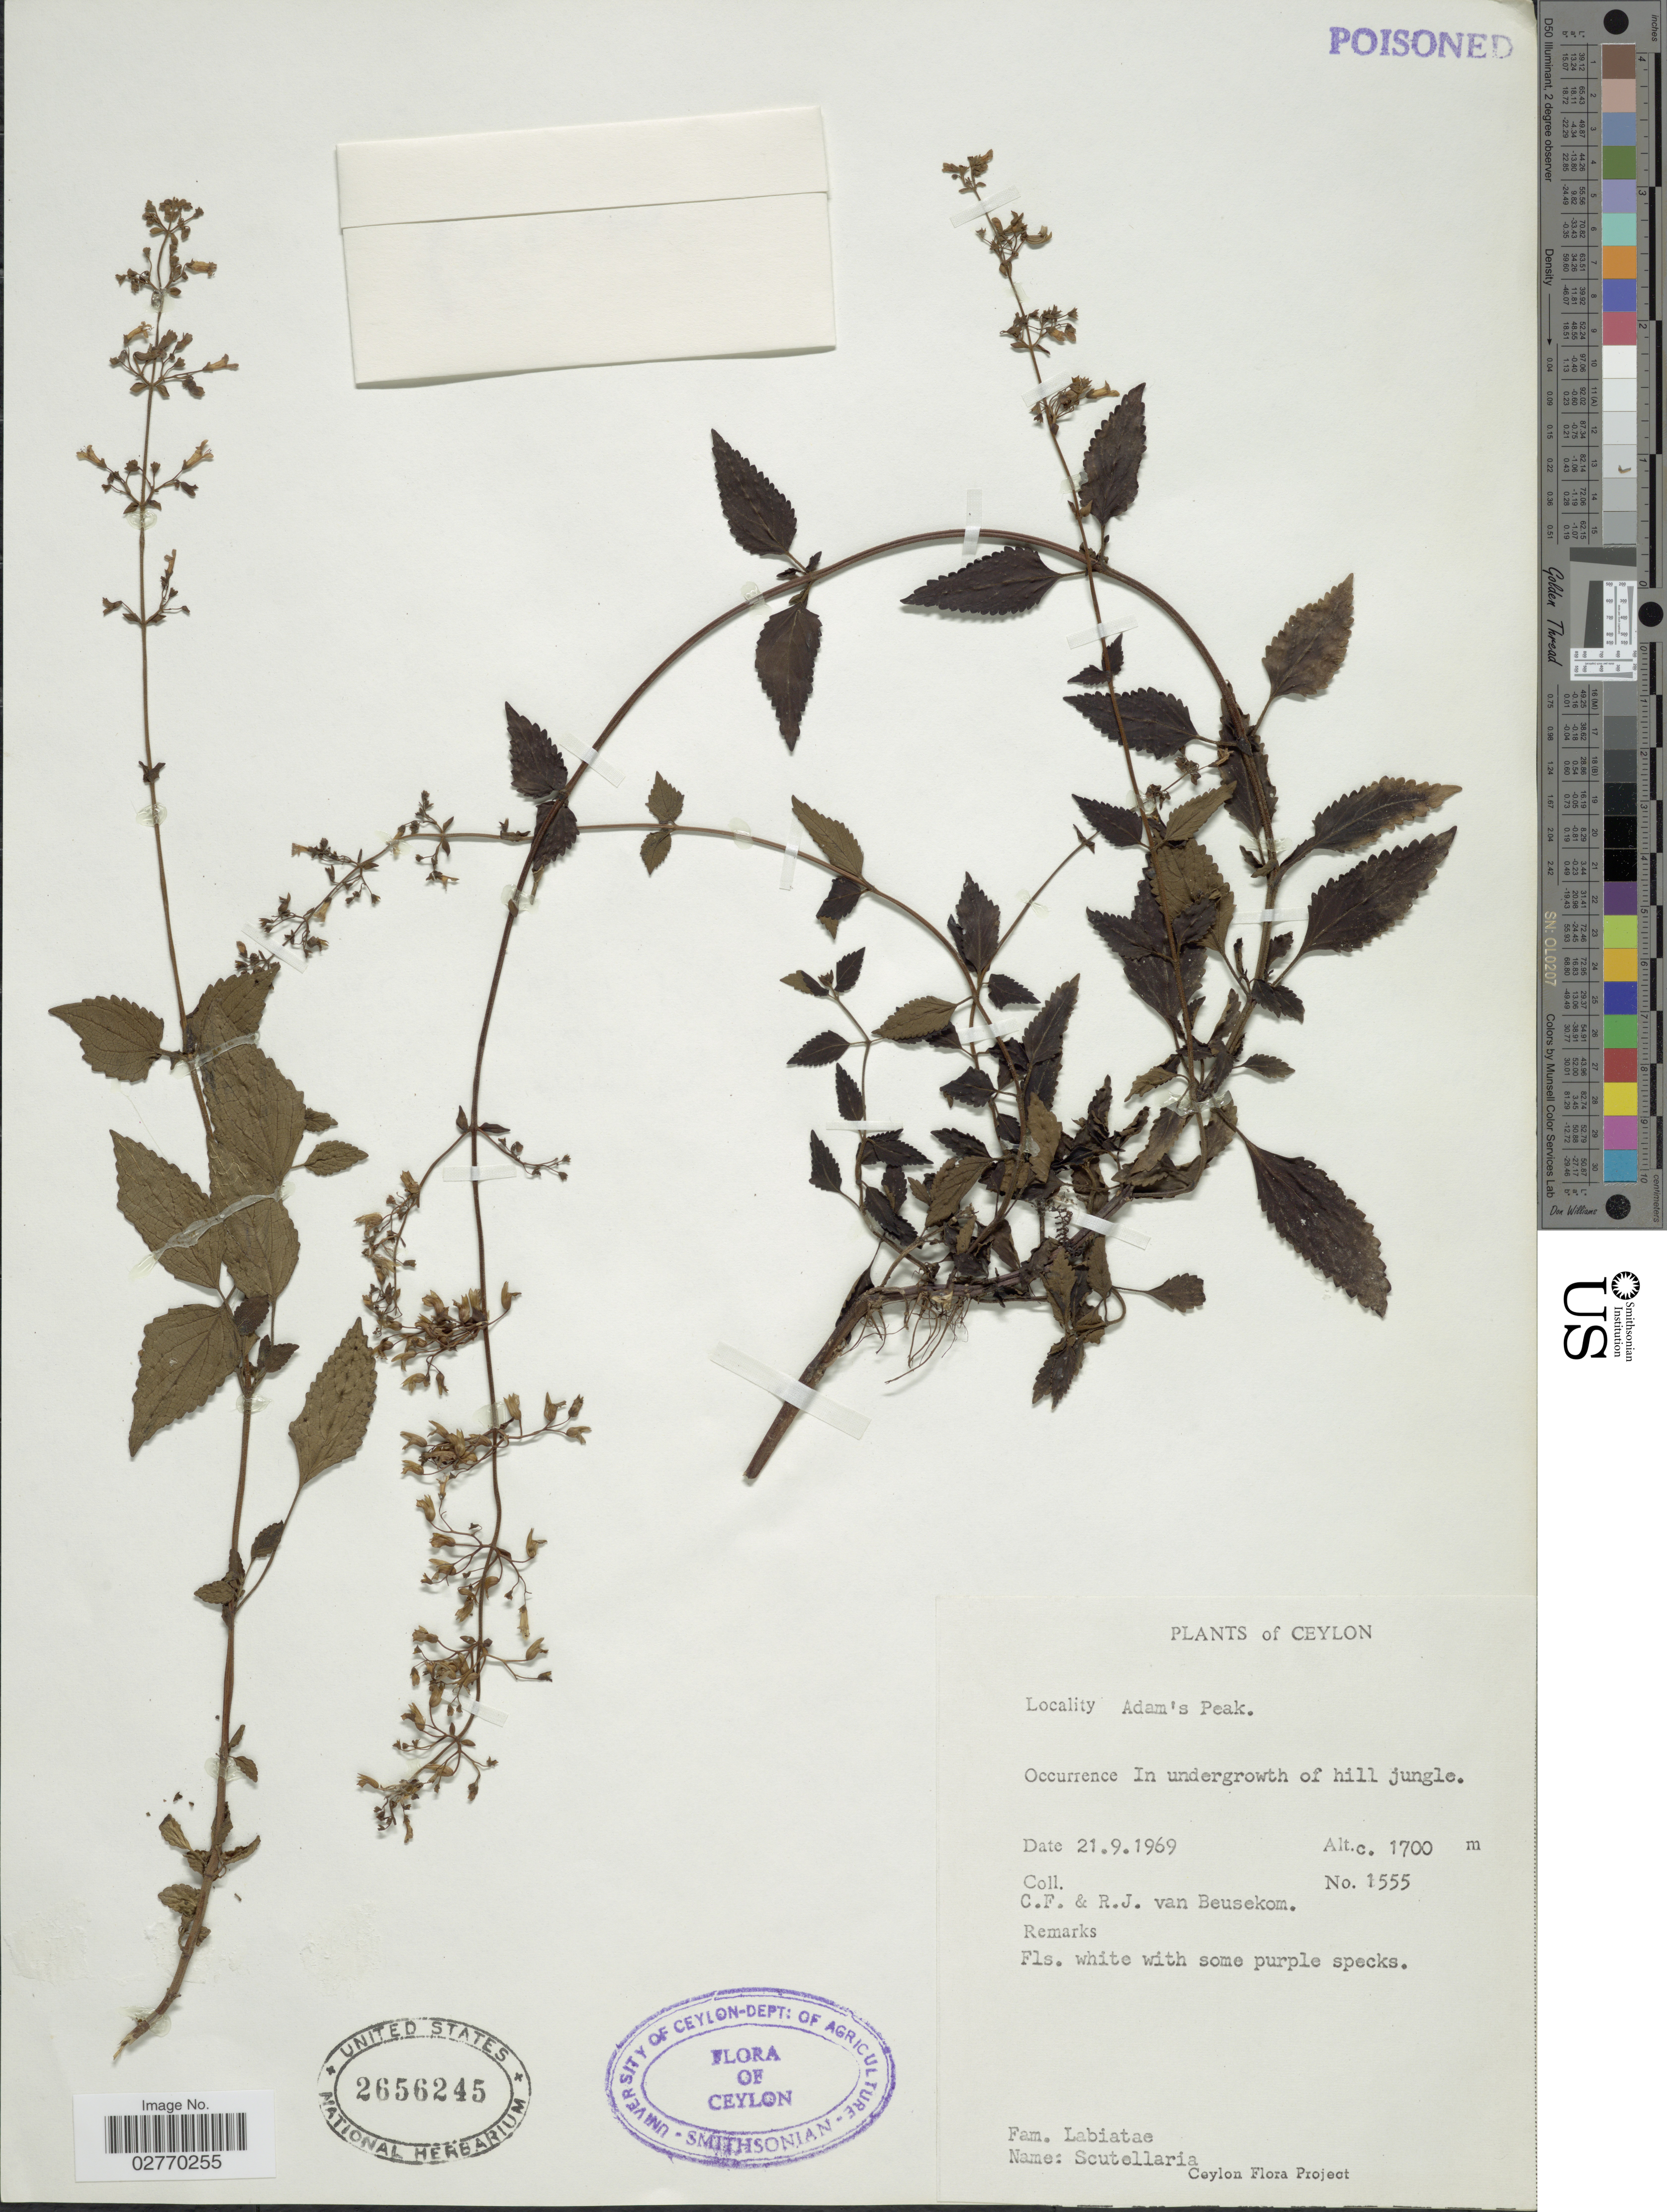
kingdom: Plantae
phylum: Tracheophyta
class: Magnoliopsida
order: Lamiales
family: Lamiaceae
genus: Scutellaria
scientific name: Scutellaria sp.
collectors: C. F. Beusekom & P. A. Rydberg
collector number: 1555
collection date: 1969-09-21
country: Sri Lanka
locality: Ceylon. Adam's Peak. In undergrowth of hill jungle.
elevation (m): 1700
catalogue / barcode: US 2656245